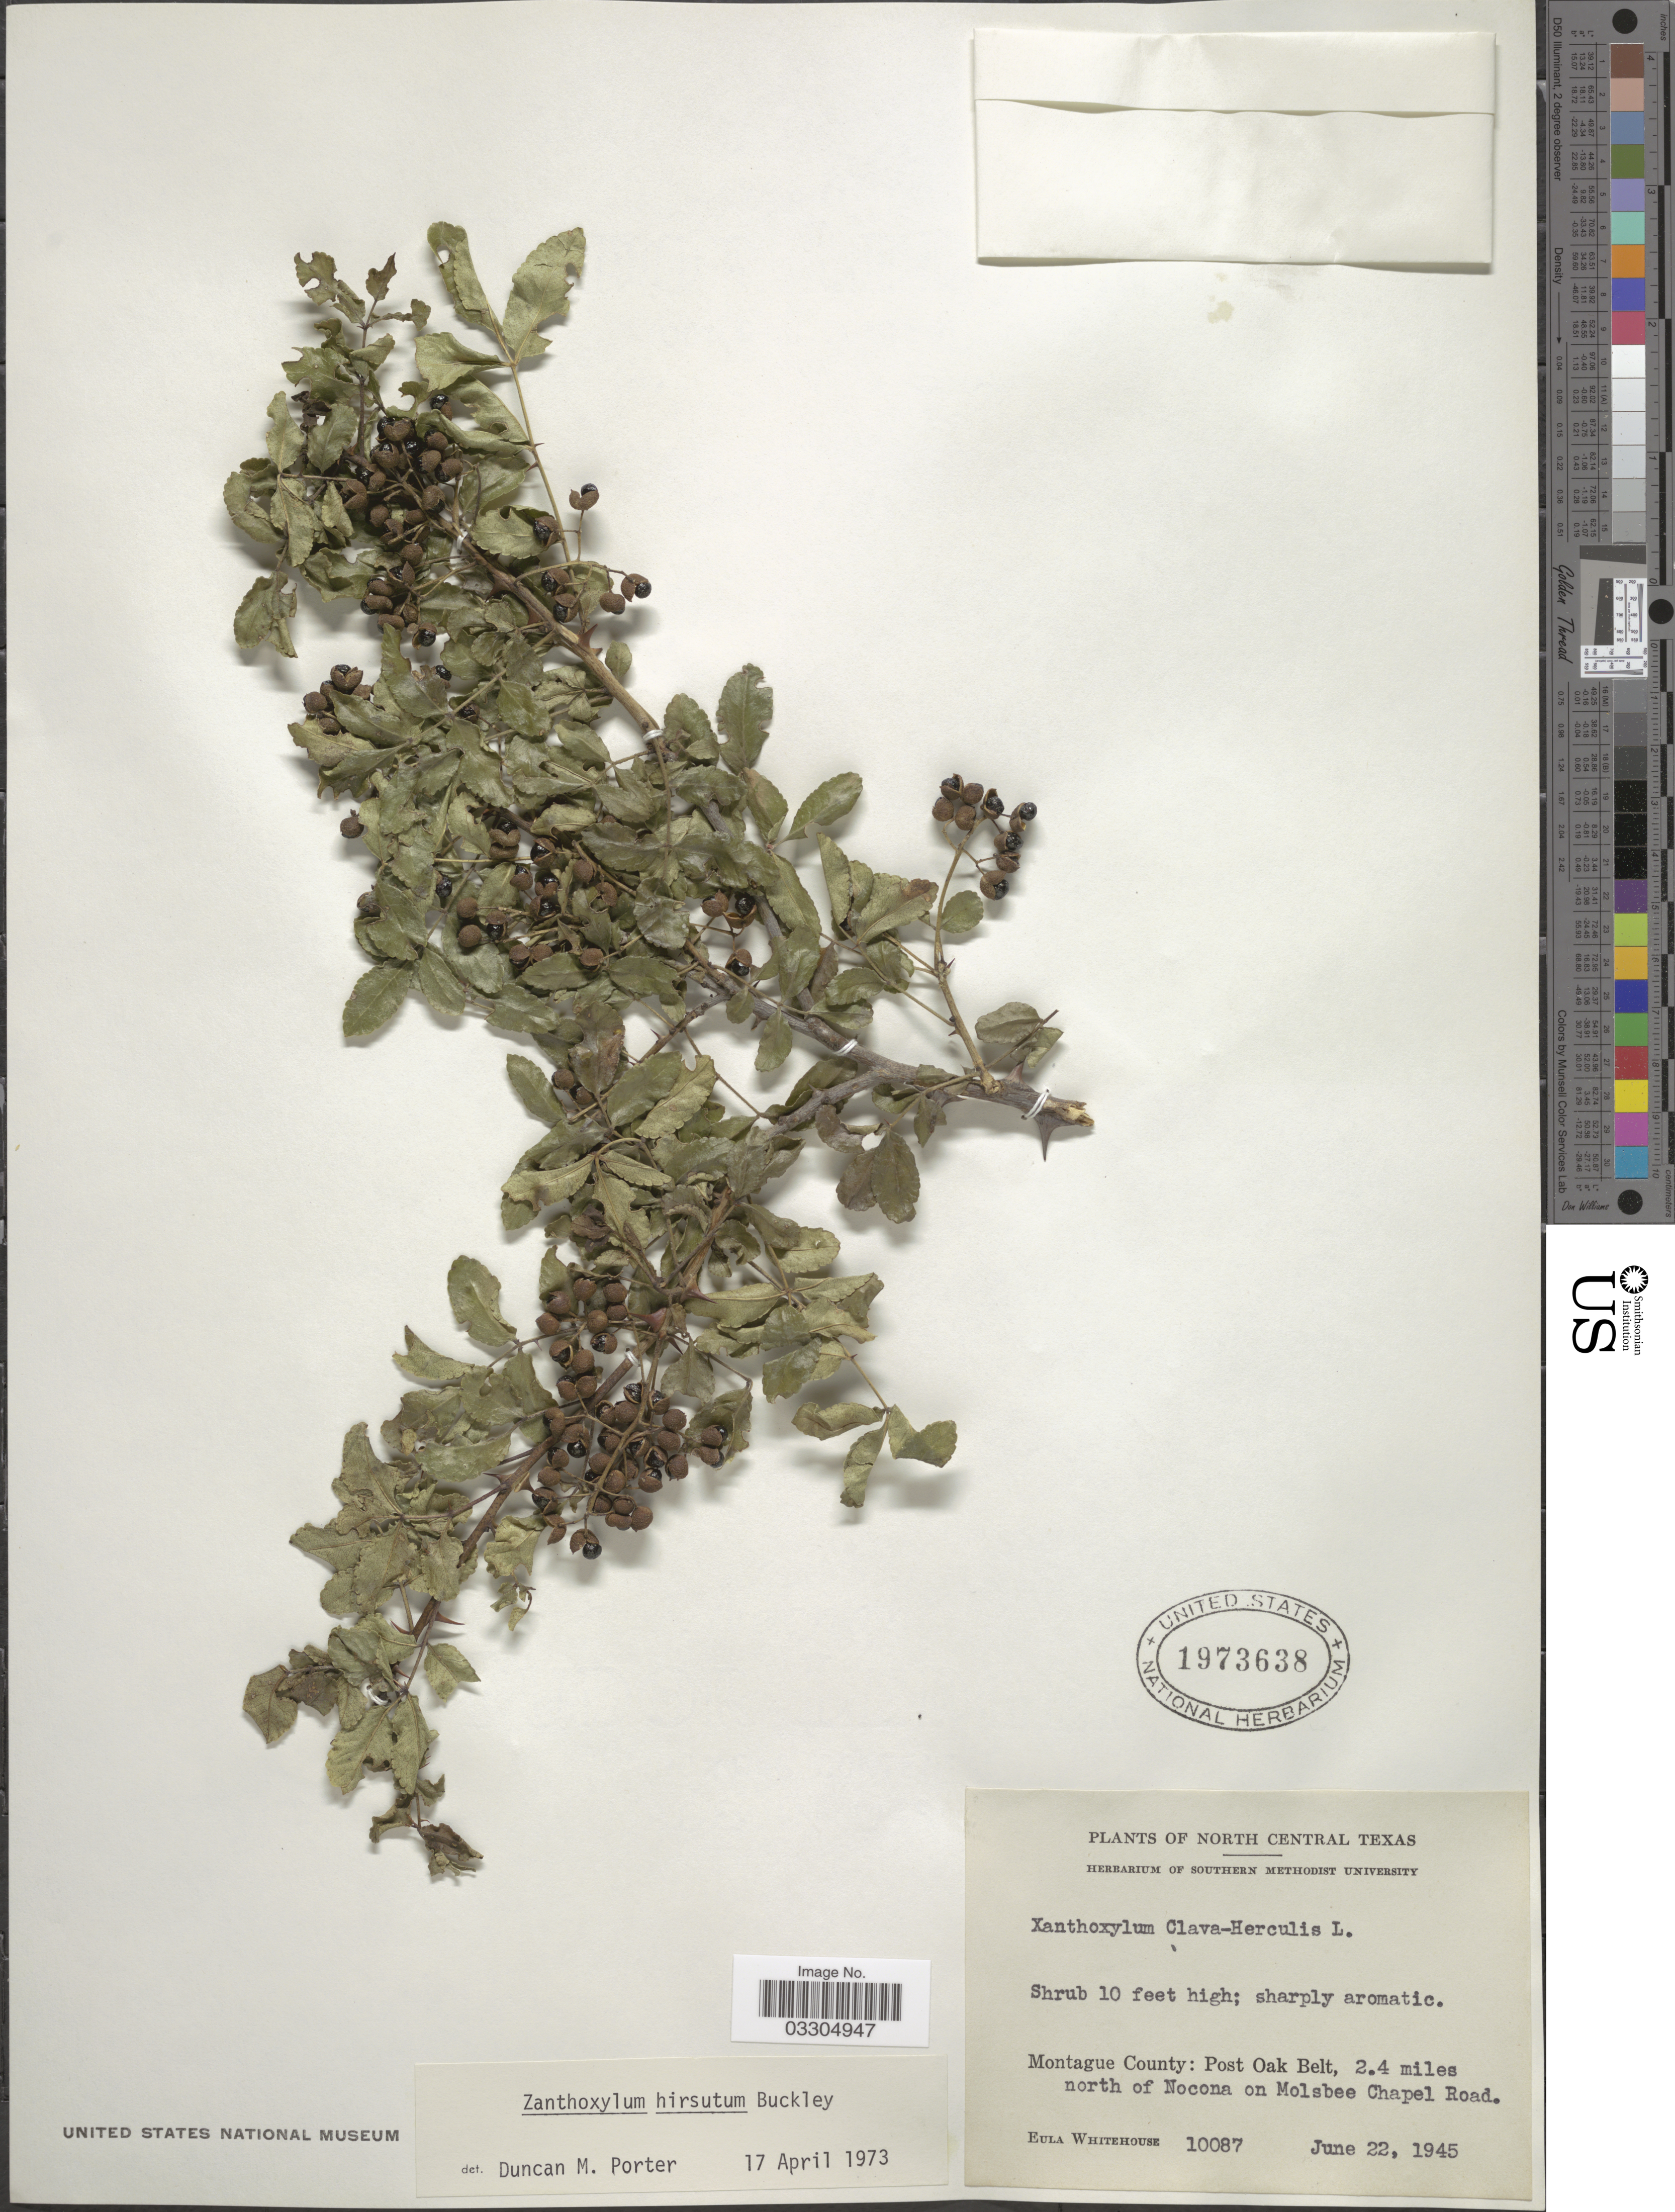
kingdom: Plantae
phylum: Tracheophyta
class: Magnoliopsida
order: Sapindales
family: Rutaceae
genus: Zanthoxylum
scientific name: Zanthoxylum hirsutum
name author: Buckley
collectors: E. Whitehouse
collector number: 10087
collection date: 1945-06-22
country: United States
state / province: Texas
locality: North Central Texas. Montague County: Post Oak Belt, 2.4 miles north of Nocona on Molsbee Chapel Road.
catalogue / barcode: US 1973638